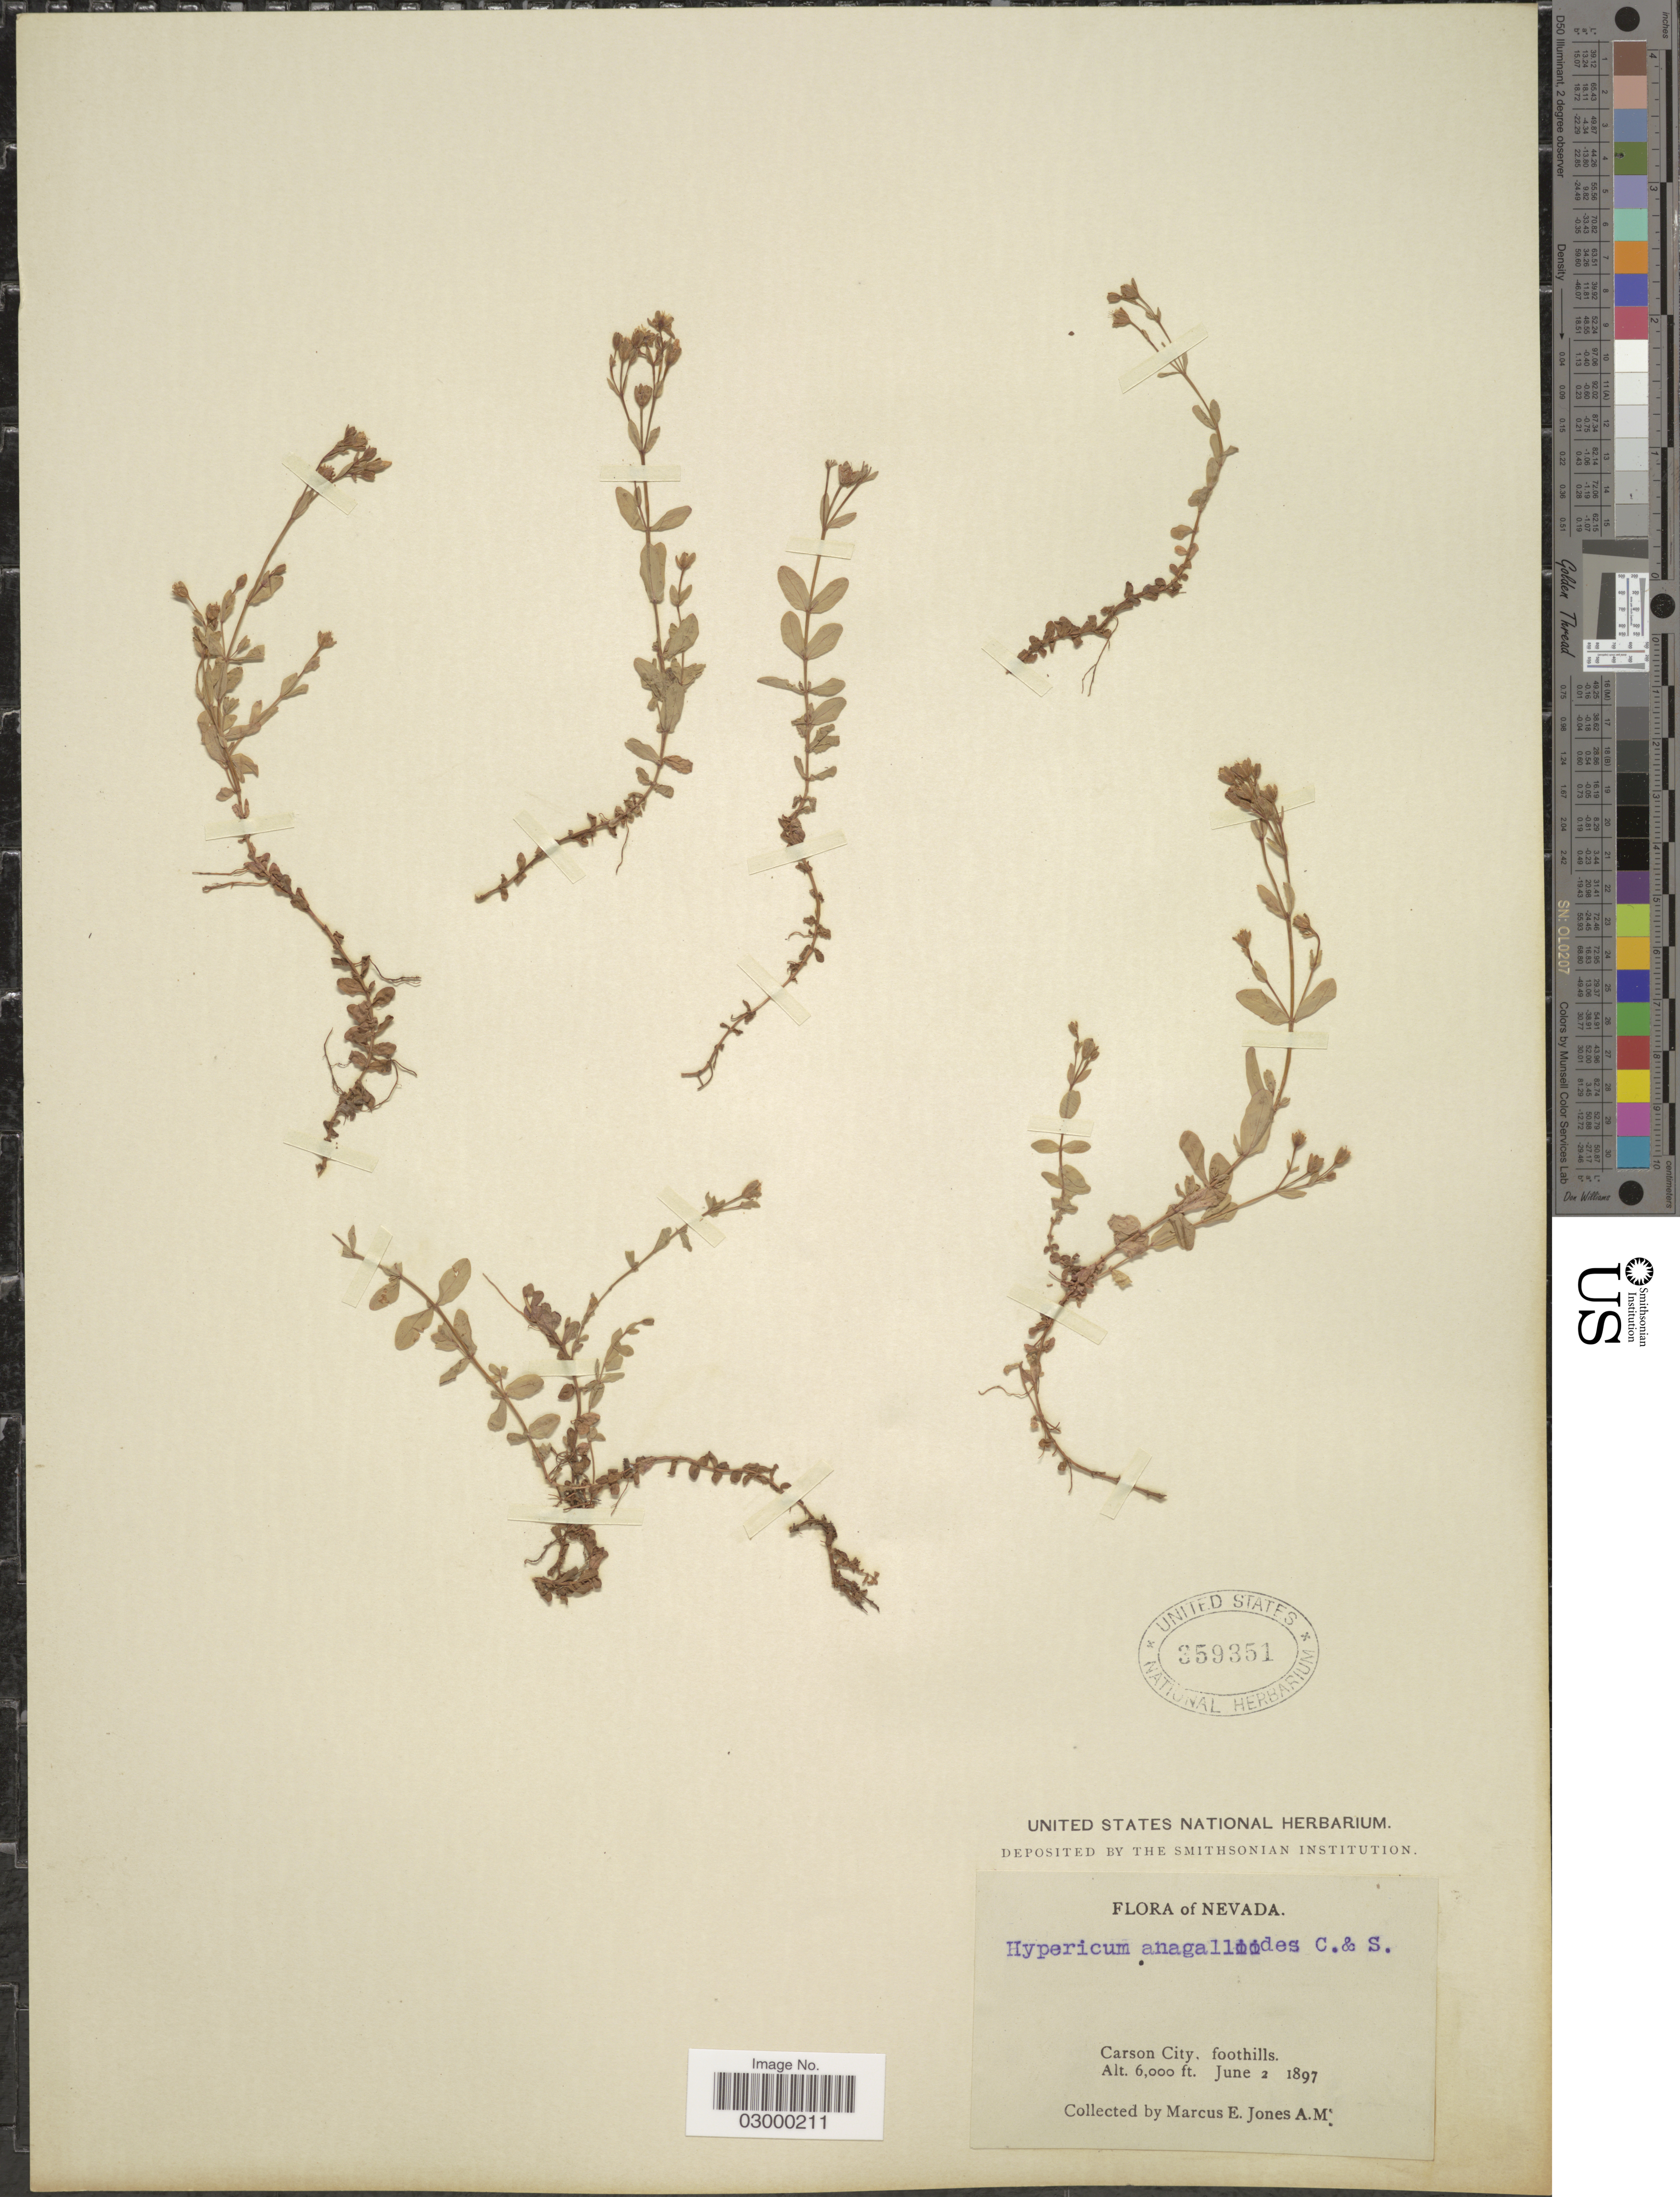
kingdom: Plantae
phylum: Tracheophyta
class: Magnoliopsida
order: Malpighiales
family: Hypericaceae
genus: Hypericum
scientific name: Hypericum anagalloides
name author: Cham. & Schltdl.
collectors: M. E. Jones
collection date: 1897-06-02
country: United States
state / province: Nevada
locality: Carson City, foothills.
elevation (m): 1829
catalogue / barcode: US 359351